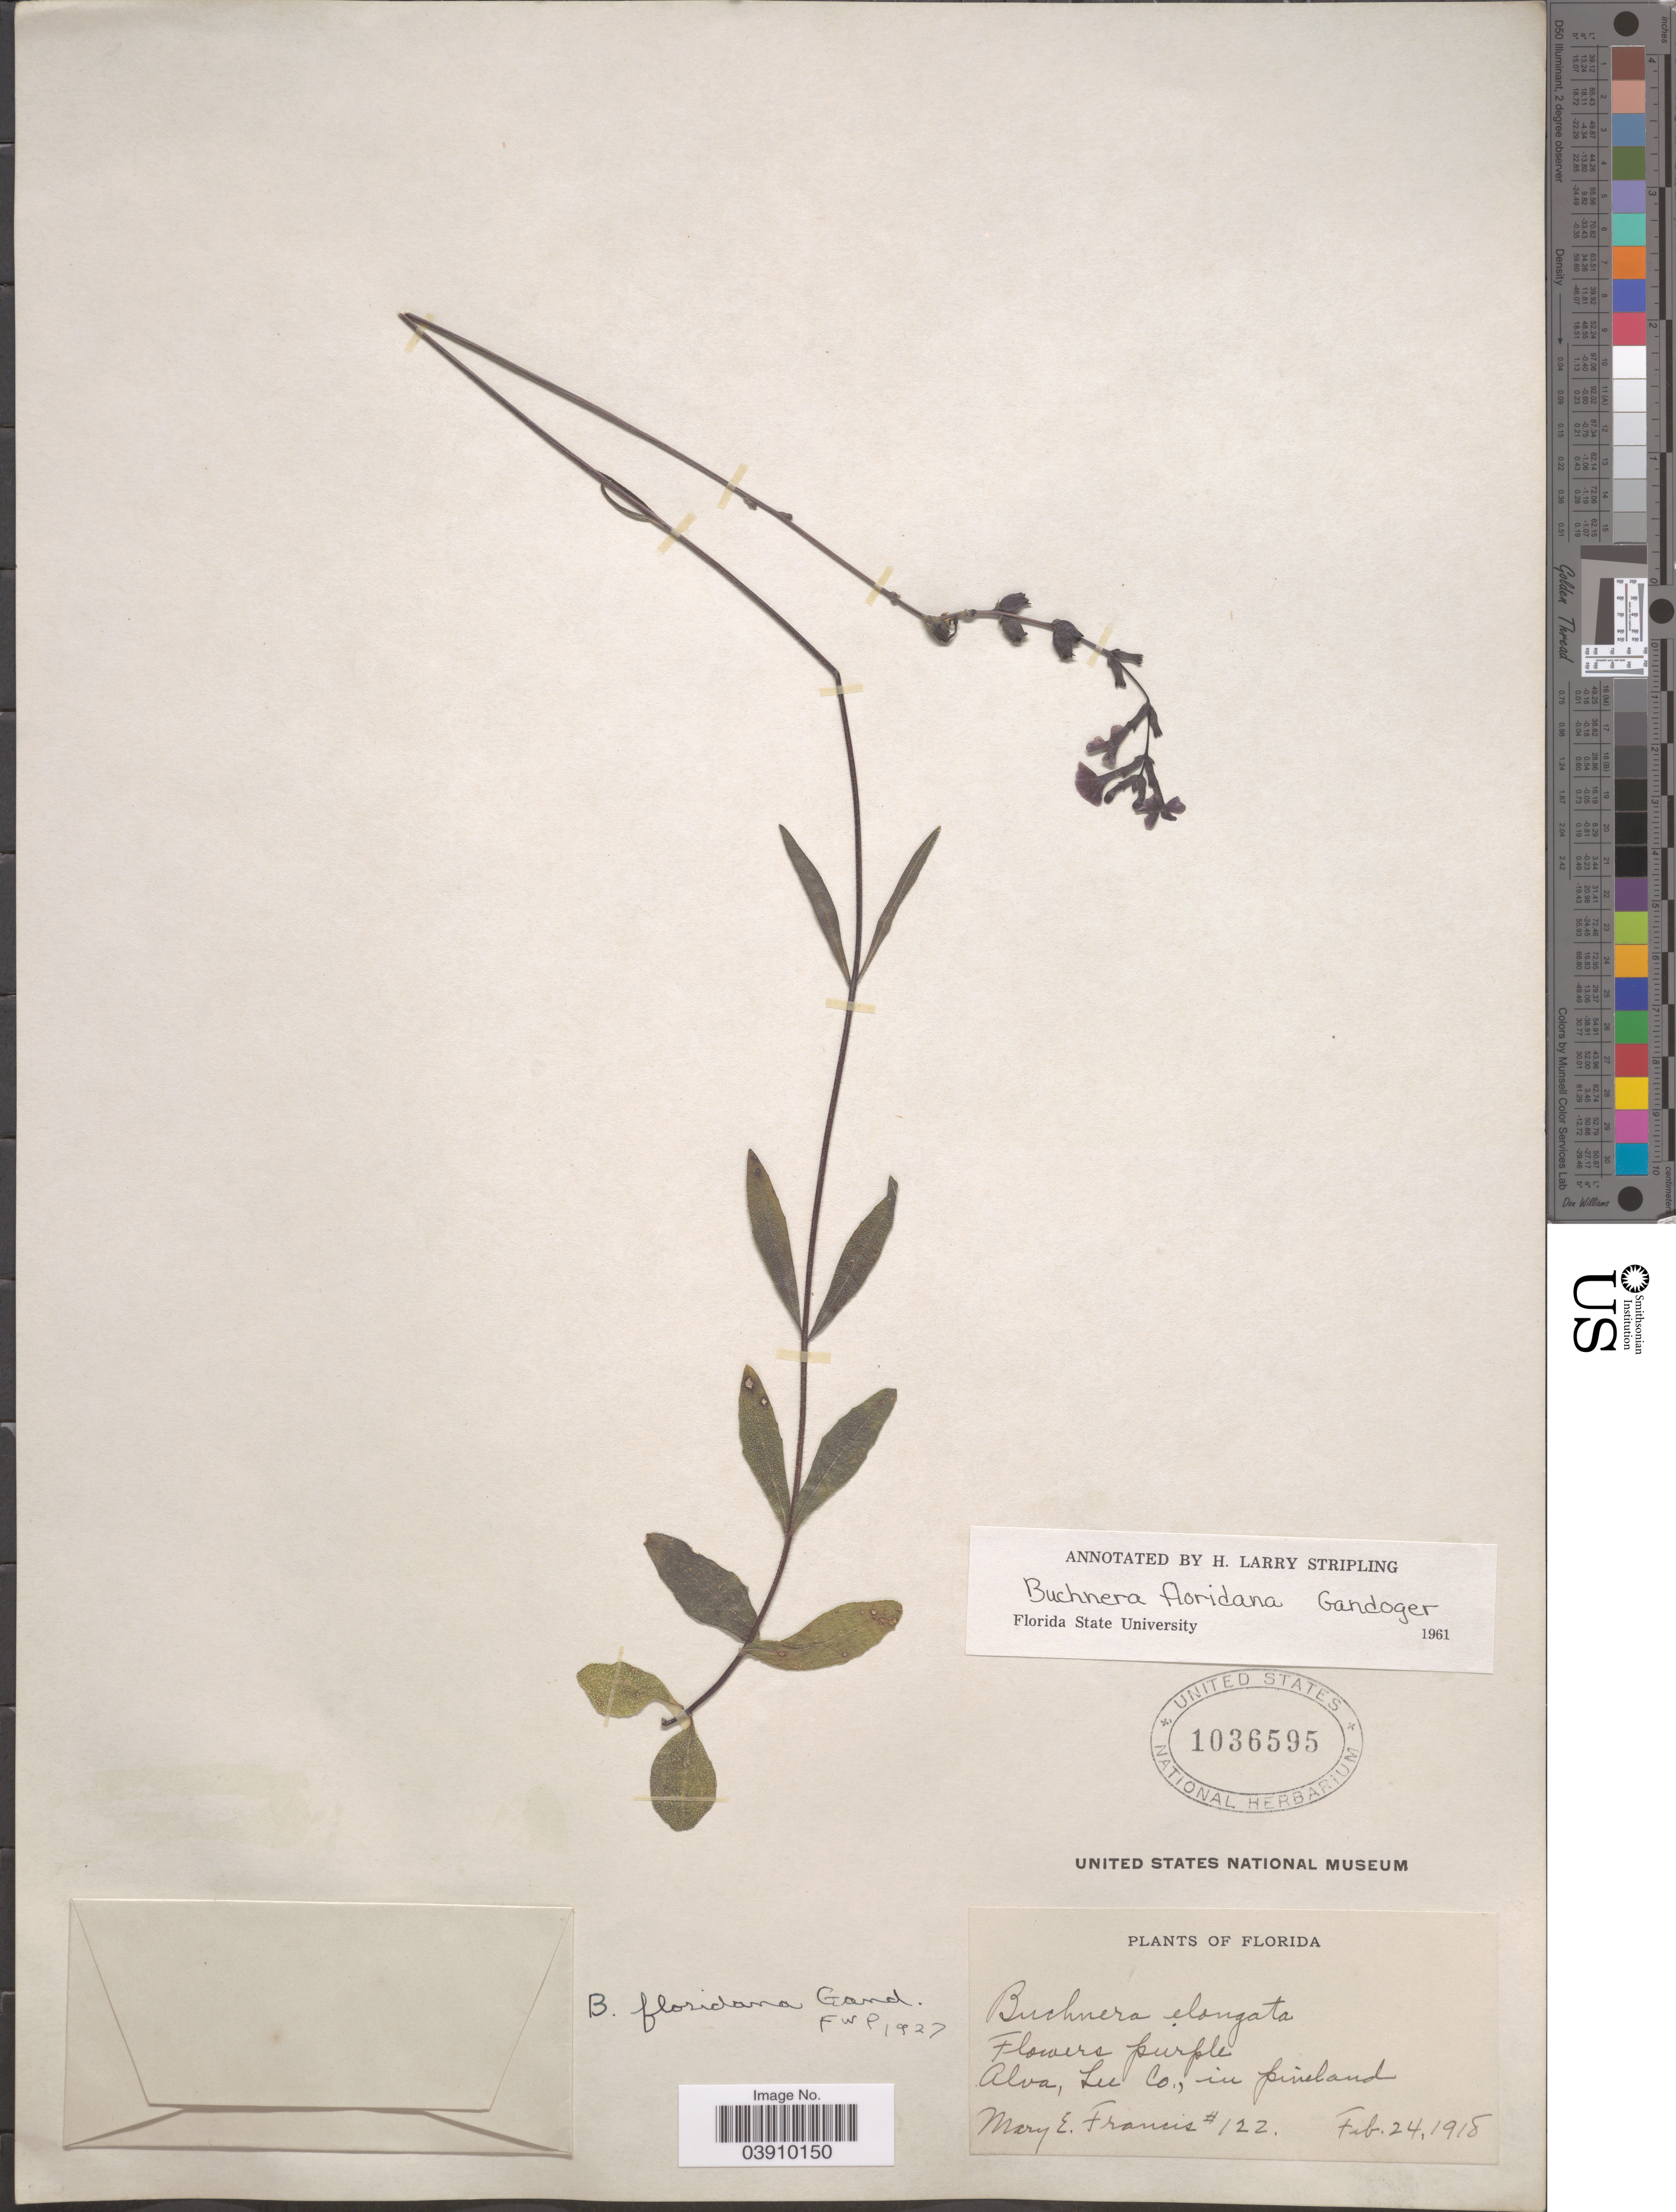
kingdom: Plantae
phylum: Tracheophyta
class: Magnoliopsida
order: Lamiales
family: Orobanchaceae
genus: Buchnera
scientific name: Buchnera floridana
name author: Gand.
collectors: M. E. Francis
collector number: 122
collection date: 1918-02-24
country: United States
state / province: Florida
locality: Alva, Lee Co.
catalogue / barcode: US 1036595